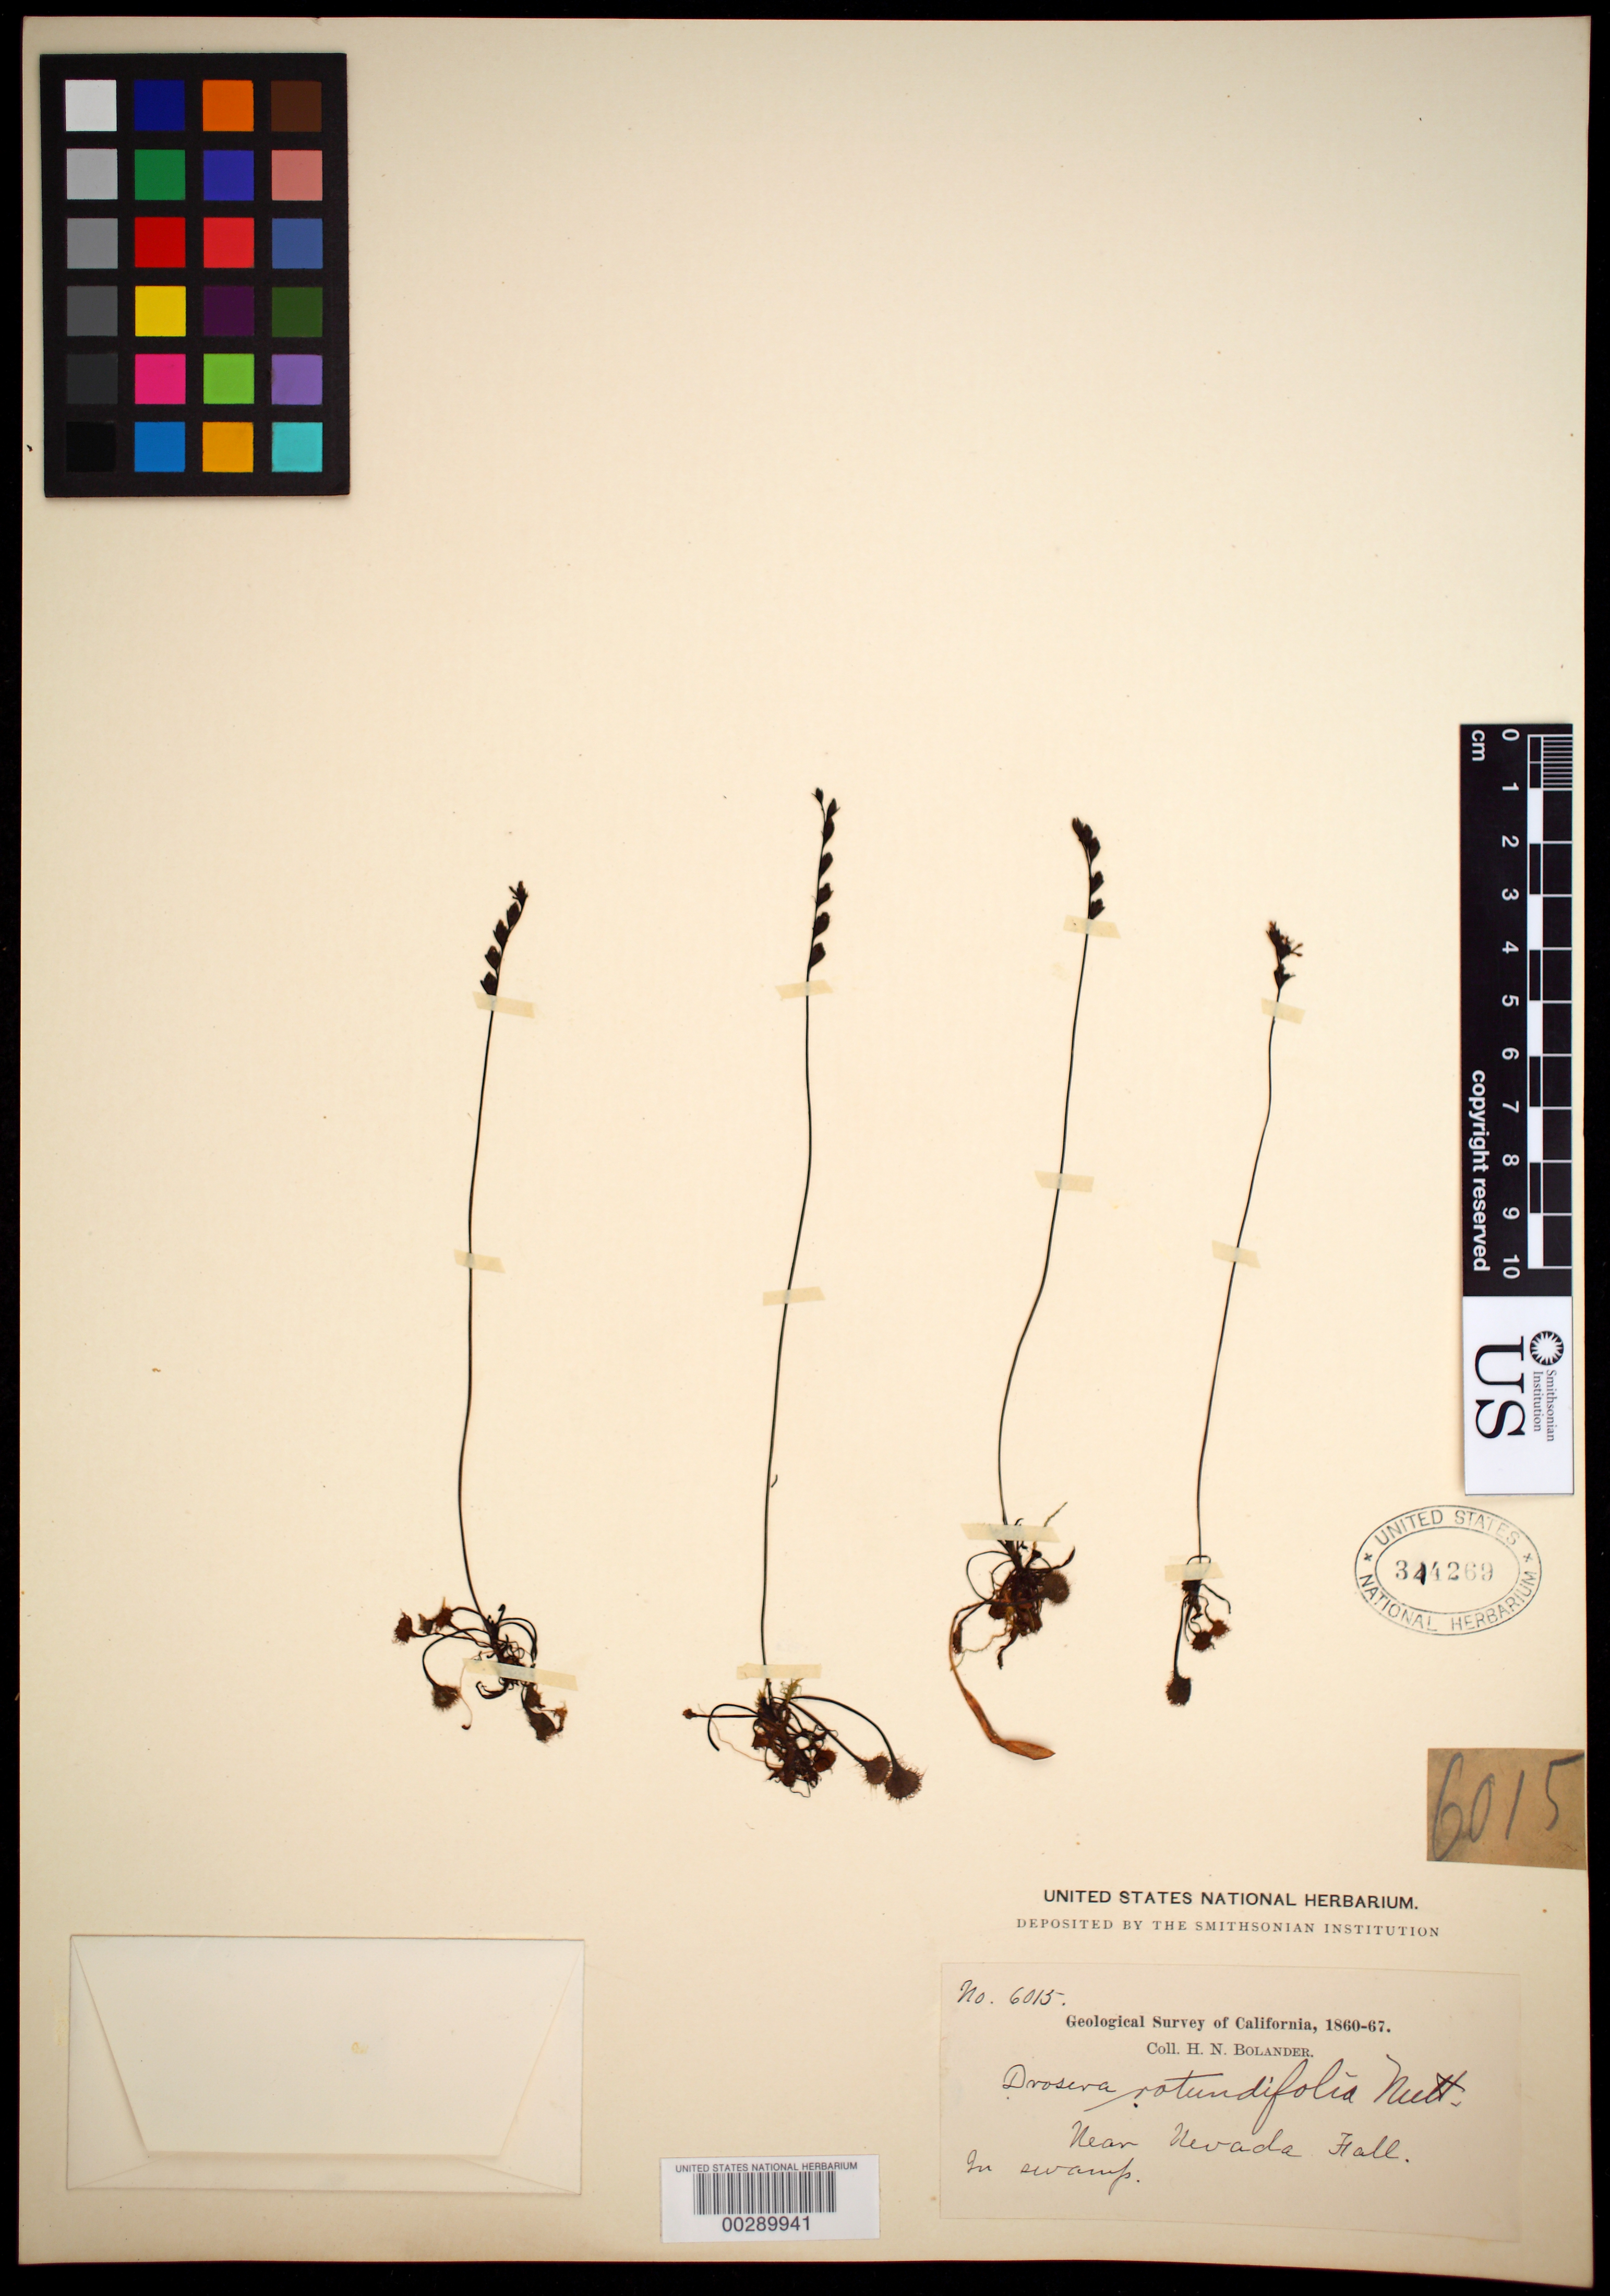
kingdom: Plantae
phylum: Tracheophyta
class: Magnoliopsida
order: Caryophyllales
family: Droseraceae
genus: Drosera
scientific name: Drosera rotundifolia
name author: L.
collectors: H. Bolander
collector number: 6015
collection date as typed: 1860 to -- -- 1867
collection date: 1860/1867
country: United States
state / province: California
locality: Near nevada fall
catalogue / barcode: US 344269